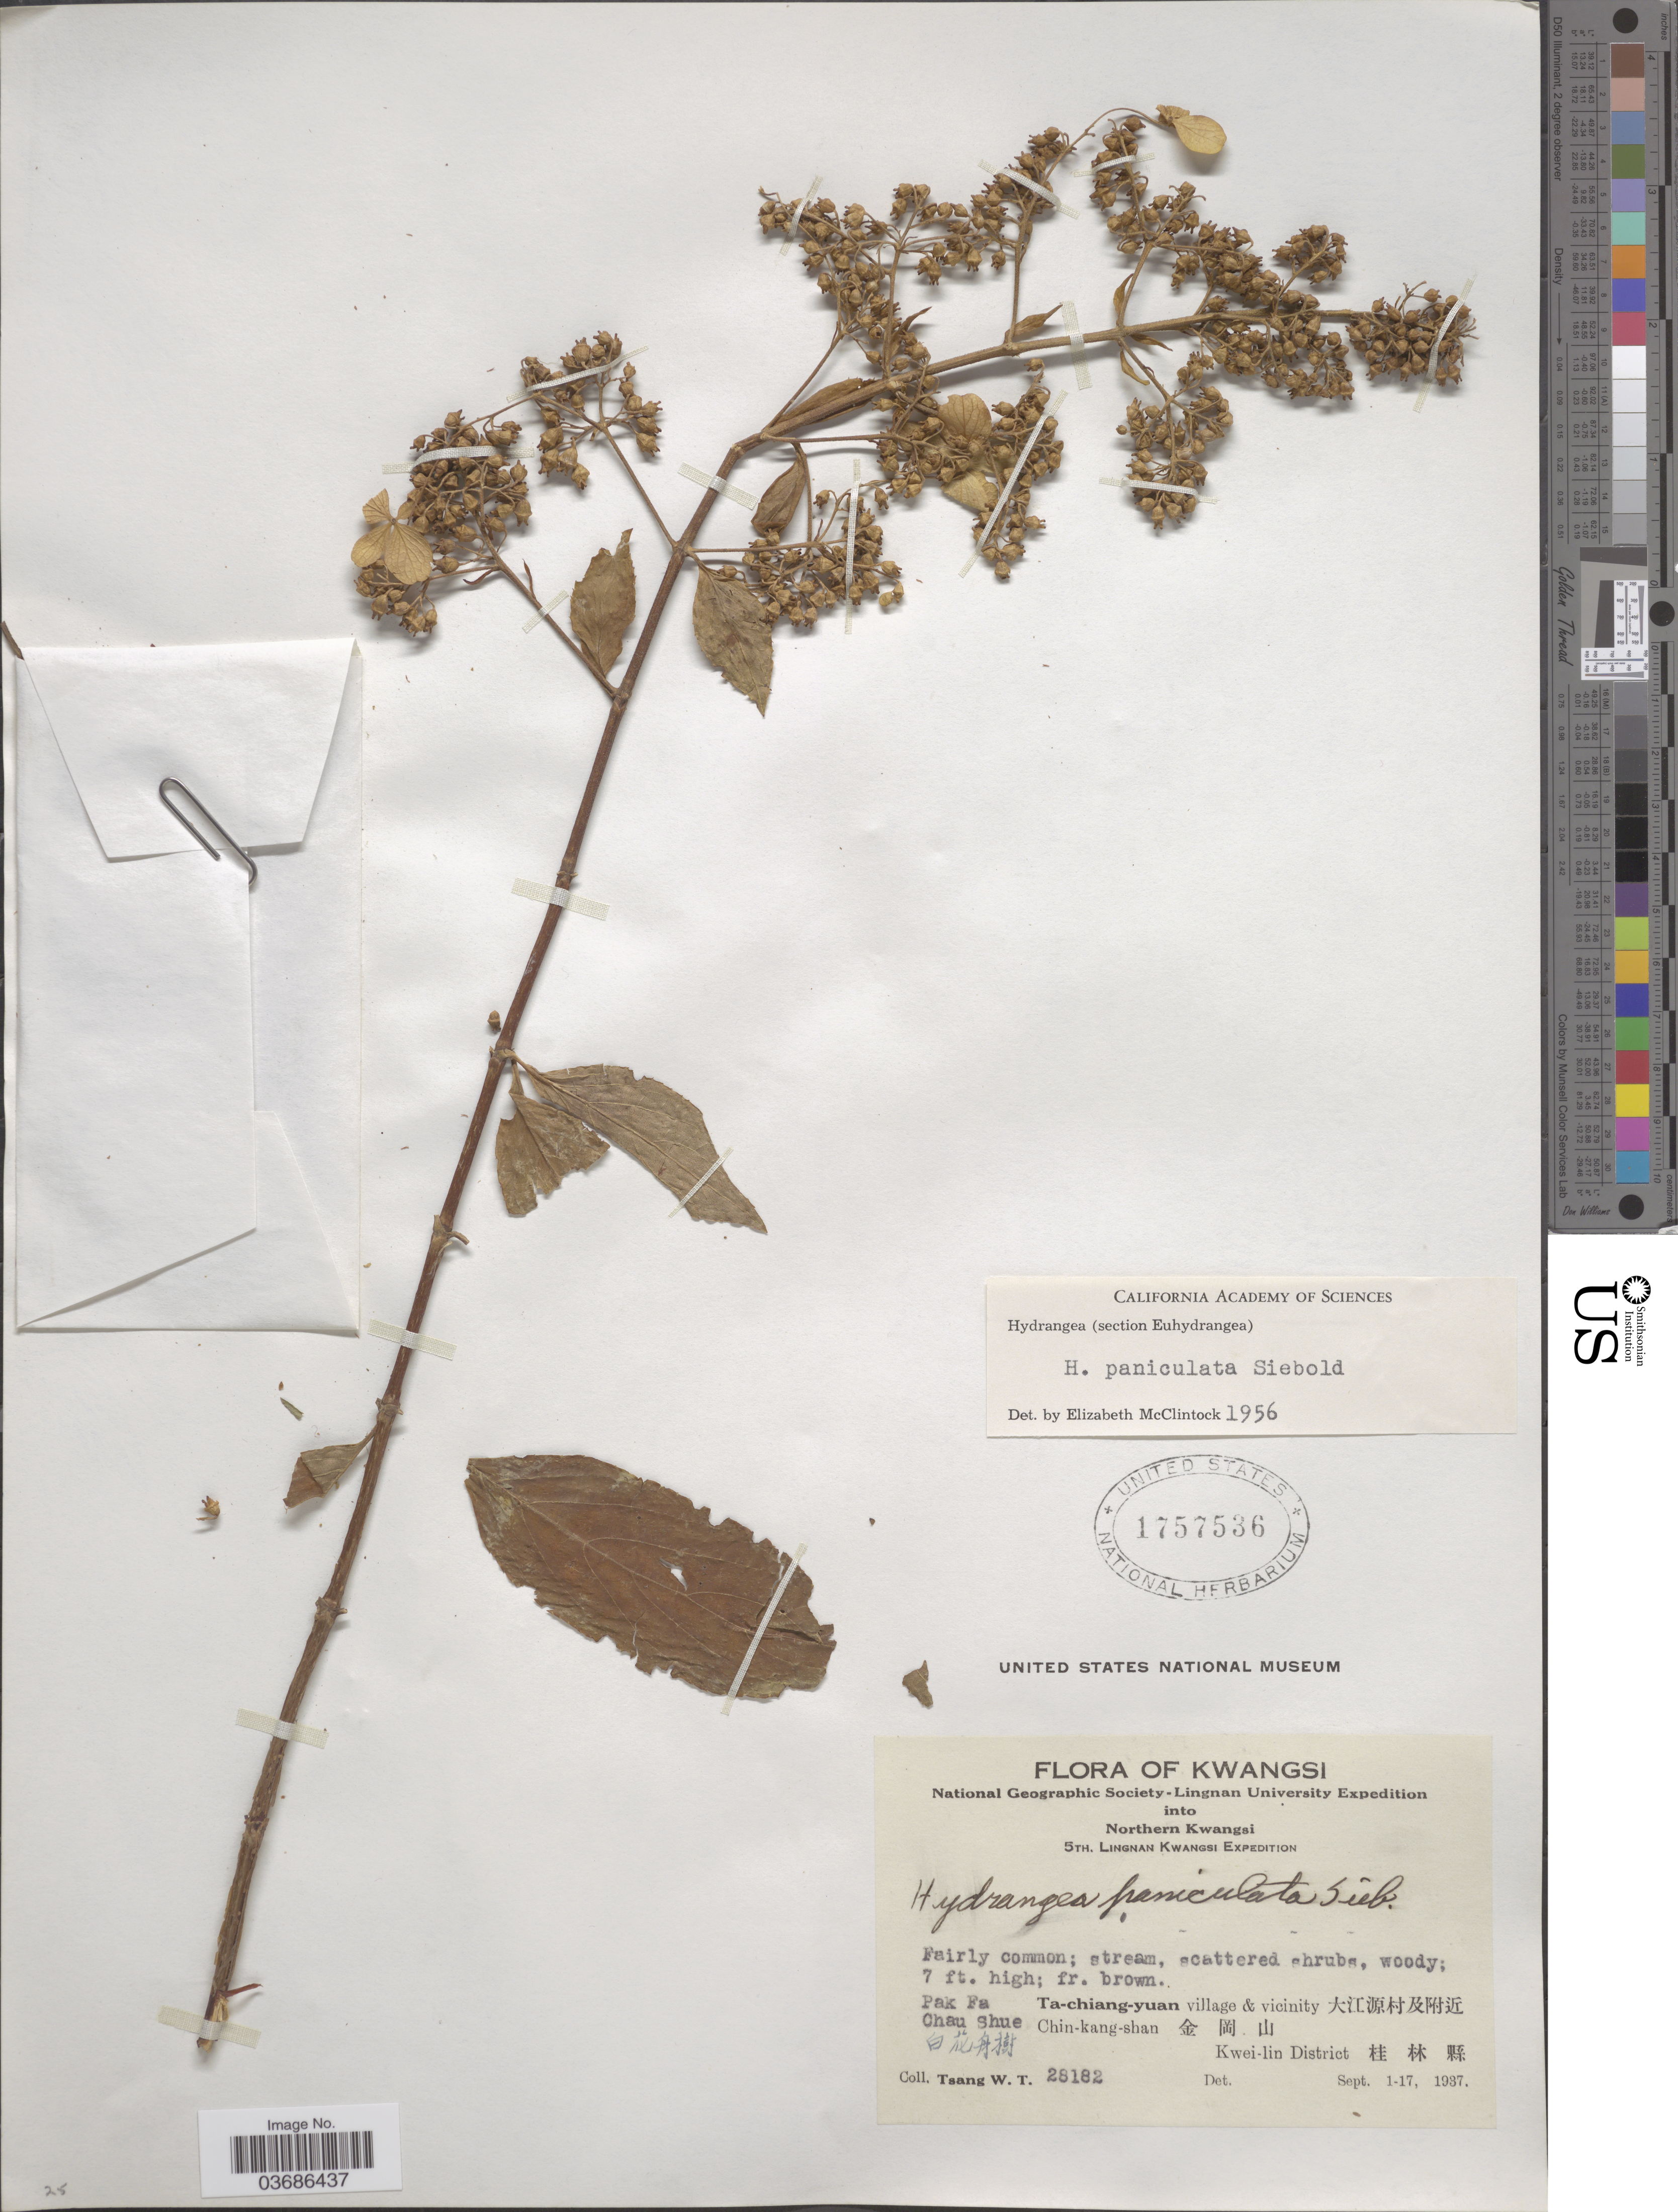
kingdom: Plantae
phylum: Tracheophyta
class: Magnoliopsida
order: Cornales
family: Hydrangeaceae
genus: Hydrangea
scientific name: Hydrangea paniculata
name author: Siebold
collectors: W. T. Tsang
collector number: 28182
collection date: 1937-09-01/1937-09-17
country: China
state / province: Guangxi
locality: Kwangsi. National Geographic Society-Lingnan University Expedition into Northern Kwangsi. 5th. Lingnan Kwangsi Expedition. Pak Fa Chau Shue. X. Ta-chiang-yuan village & vicinity X. Chin-kang-shan X. Kwei-lin District X.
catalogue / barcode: US 1757536